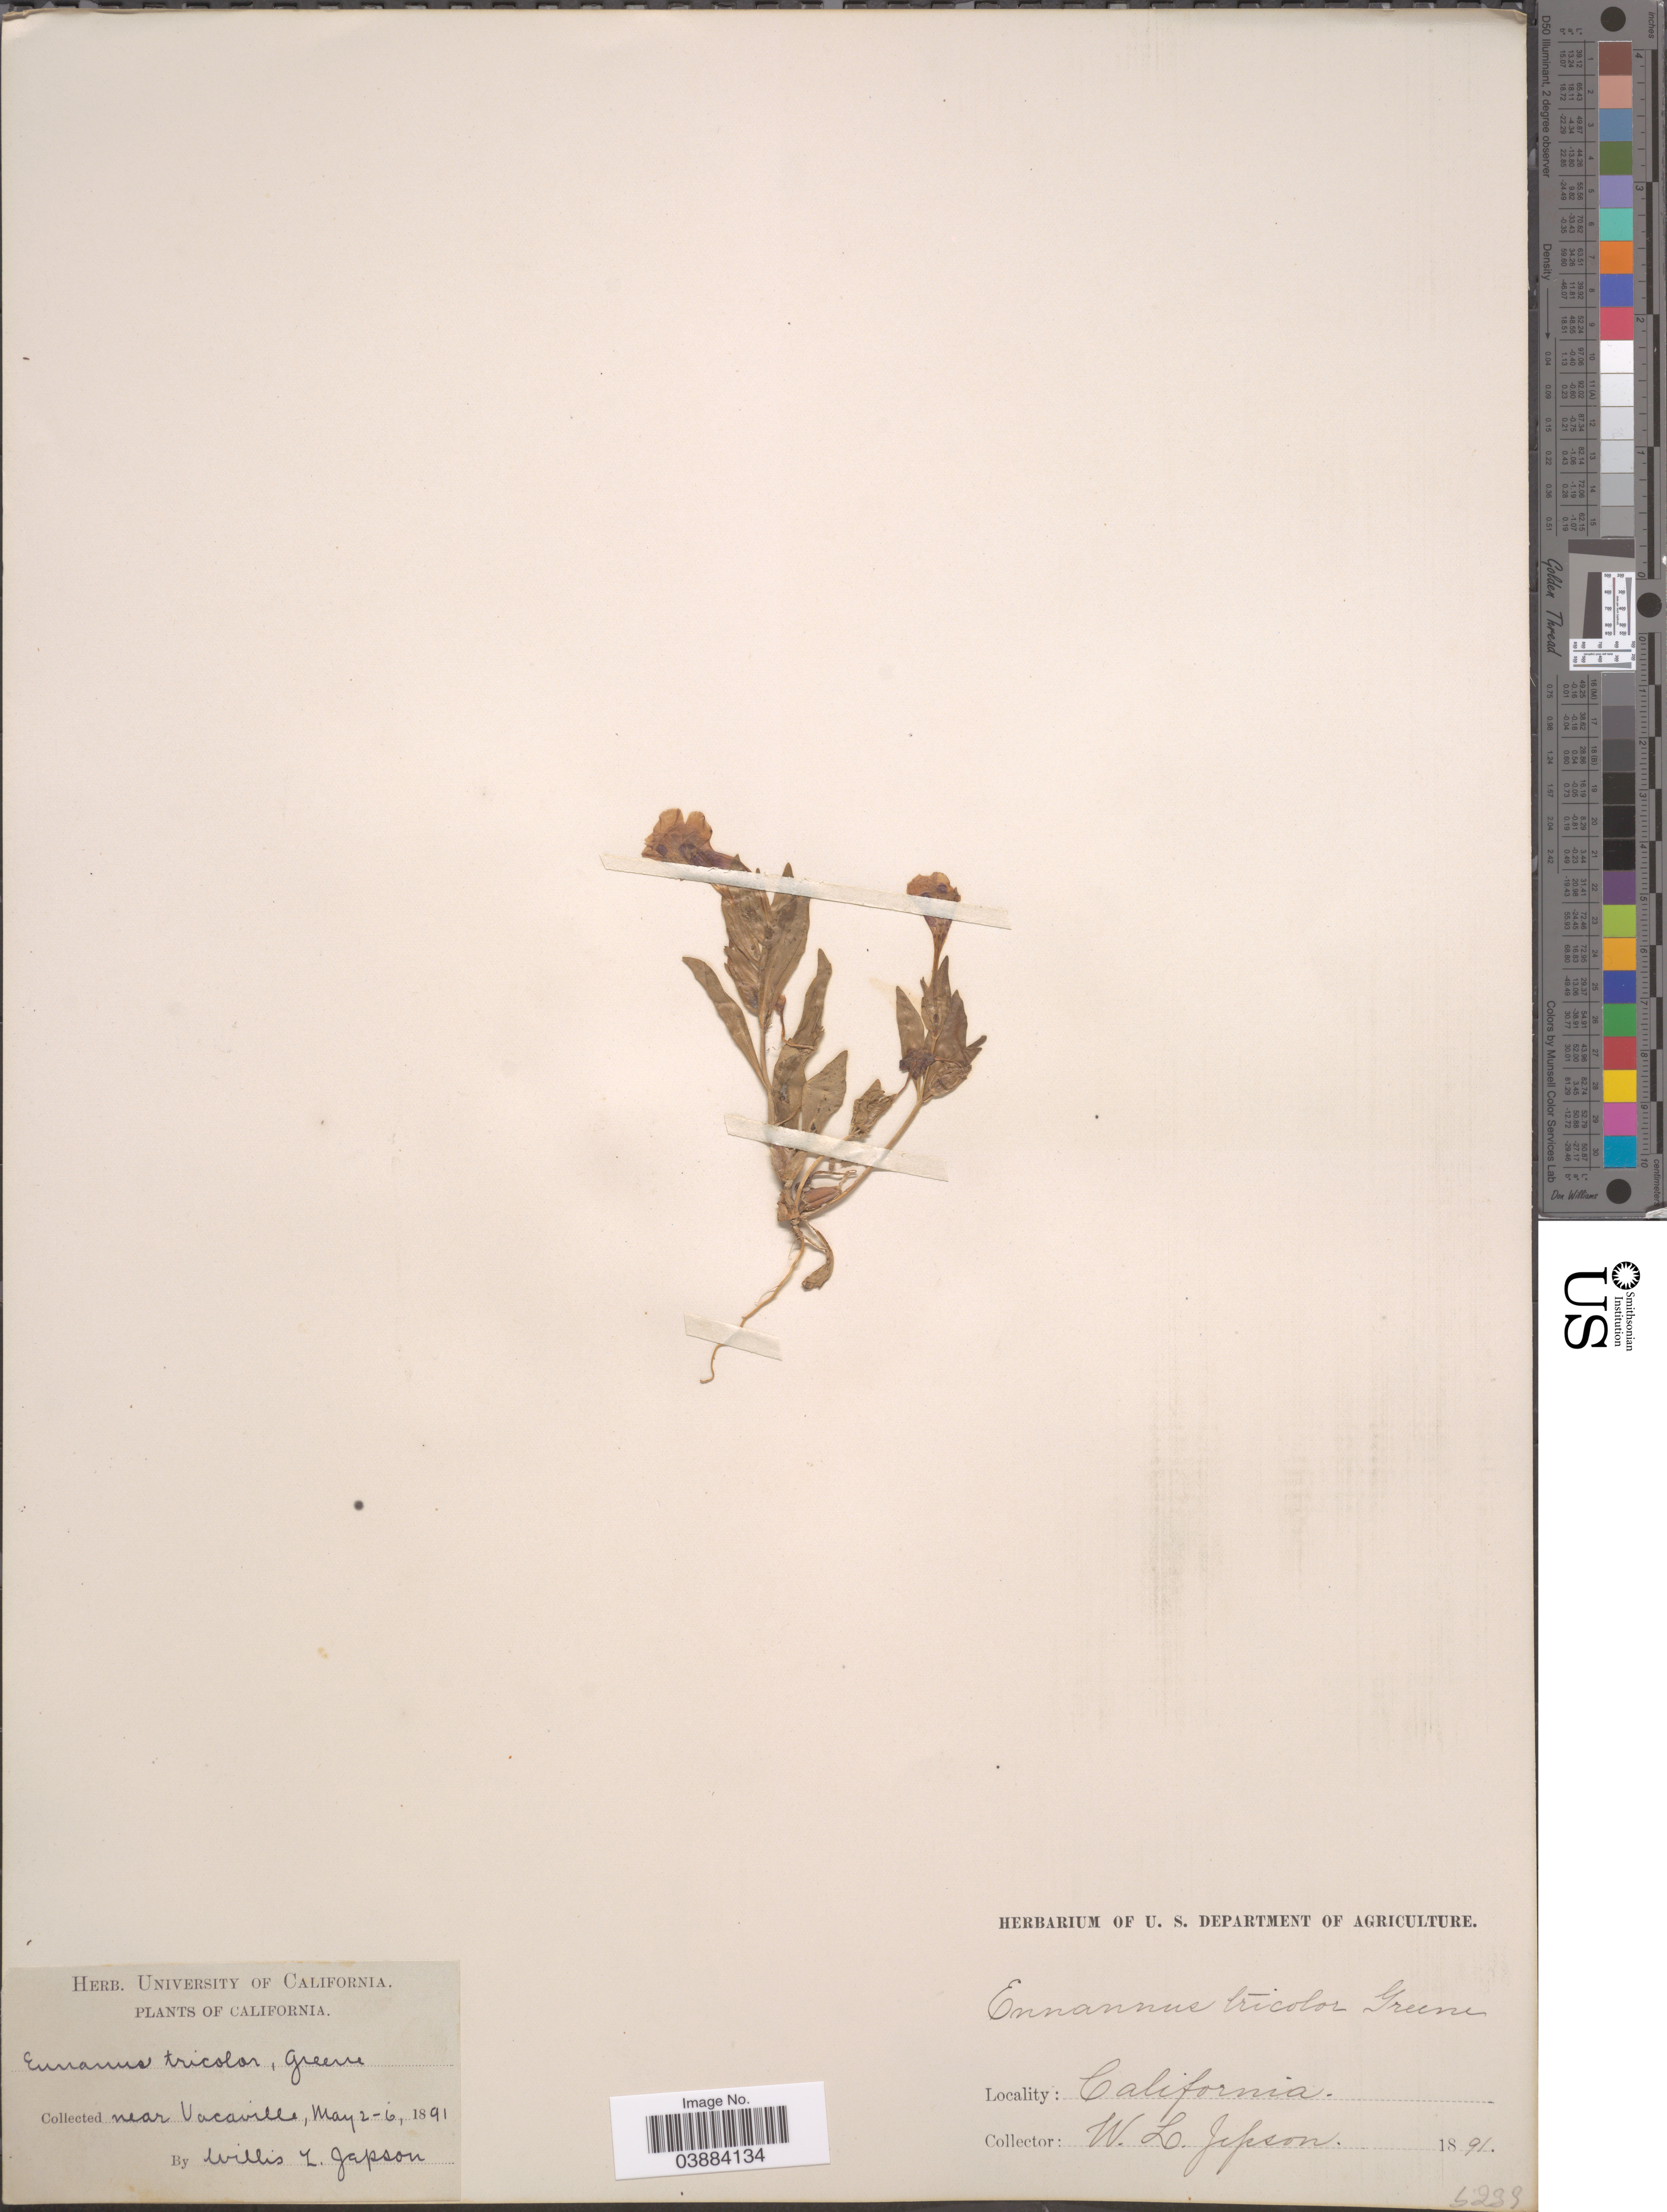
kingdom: Plantae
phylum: Tracheophyta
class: Magnoliopsida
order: Lamiales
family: Phrymaceae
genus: Eunanus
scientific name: Eunanus tricolor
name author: (Hartw. ex Lindl.) Greene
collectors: W. L. Jepson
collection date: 1891-05-02/1891-05-06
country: United States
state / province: California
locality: Near Vacaville.